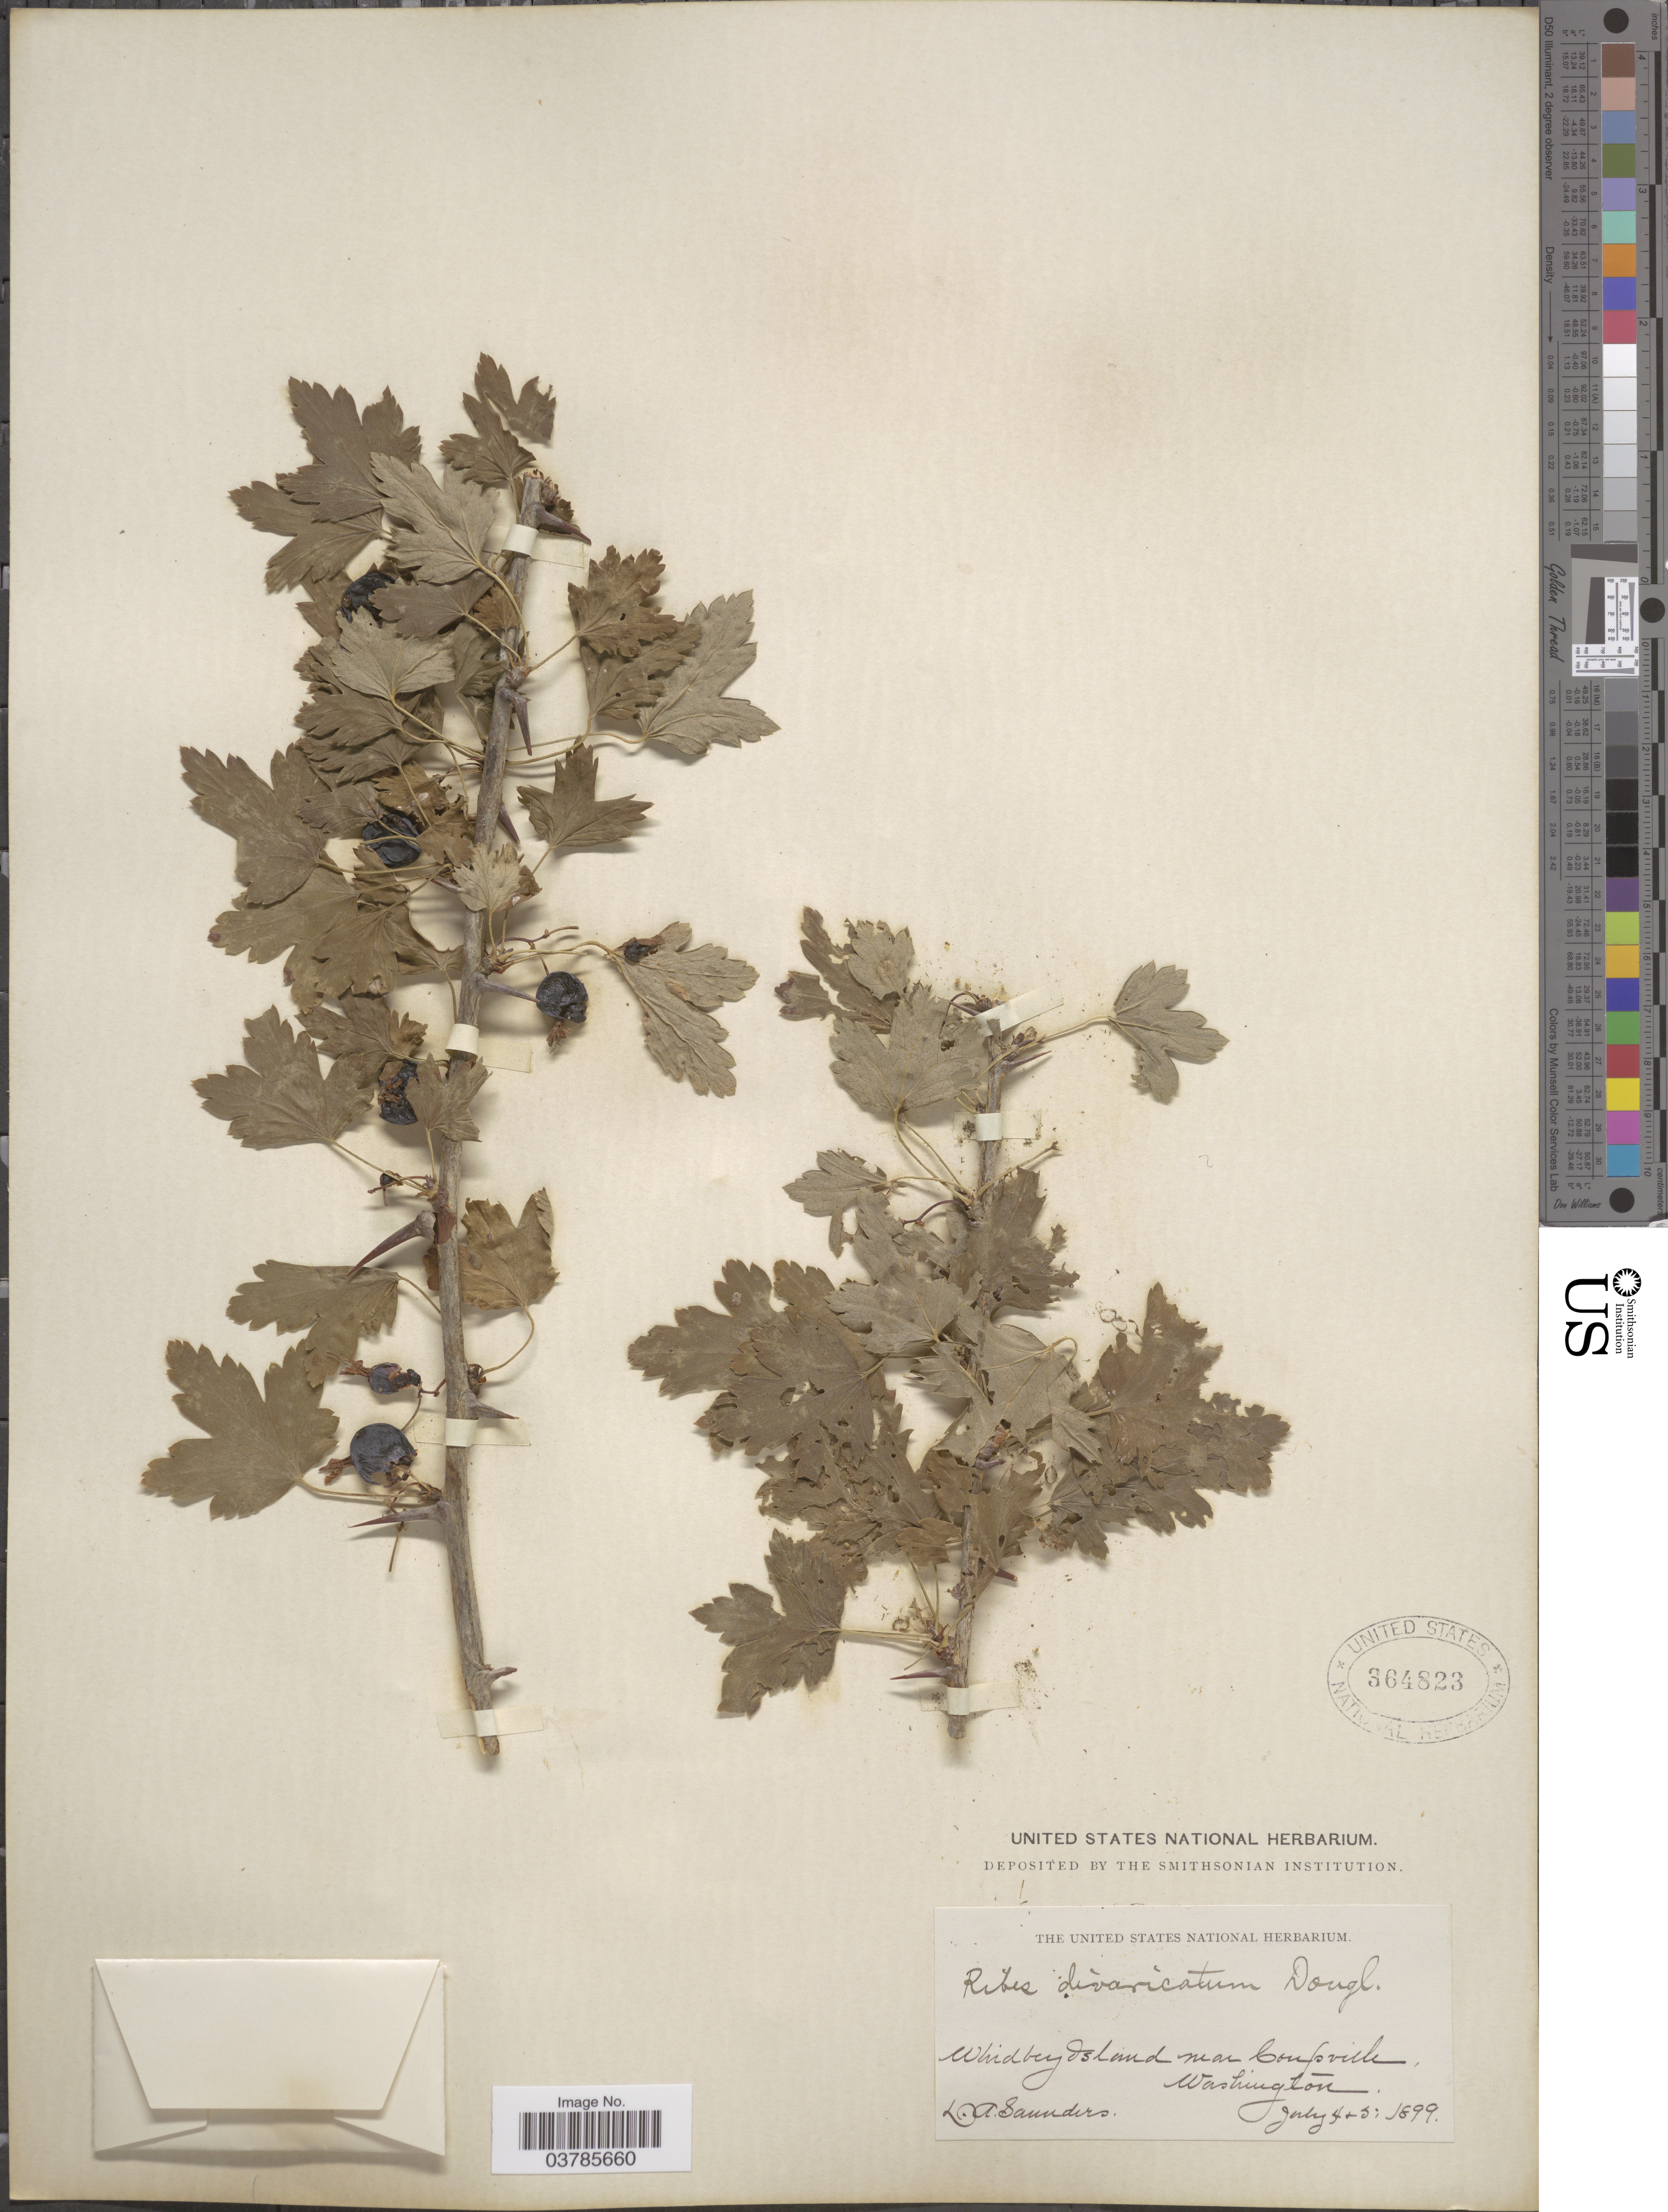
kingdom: Plantae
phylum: Tracheophyta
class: Magnoliopsida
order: Saxifragales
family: Grossulariaceae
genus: Ribes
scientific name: Ribes divaricatum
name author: Douglas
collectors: D. Saunders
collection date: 1899-07-04/1899-07-05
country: United States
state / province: Washington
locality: Whidbey Island near Coupville.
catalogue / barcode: US 364823